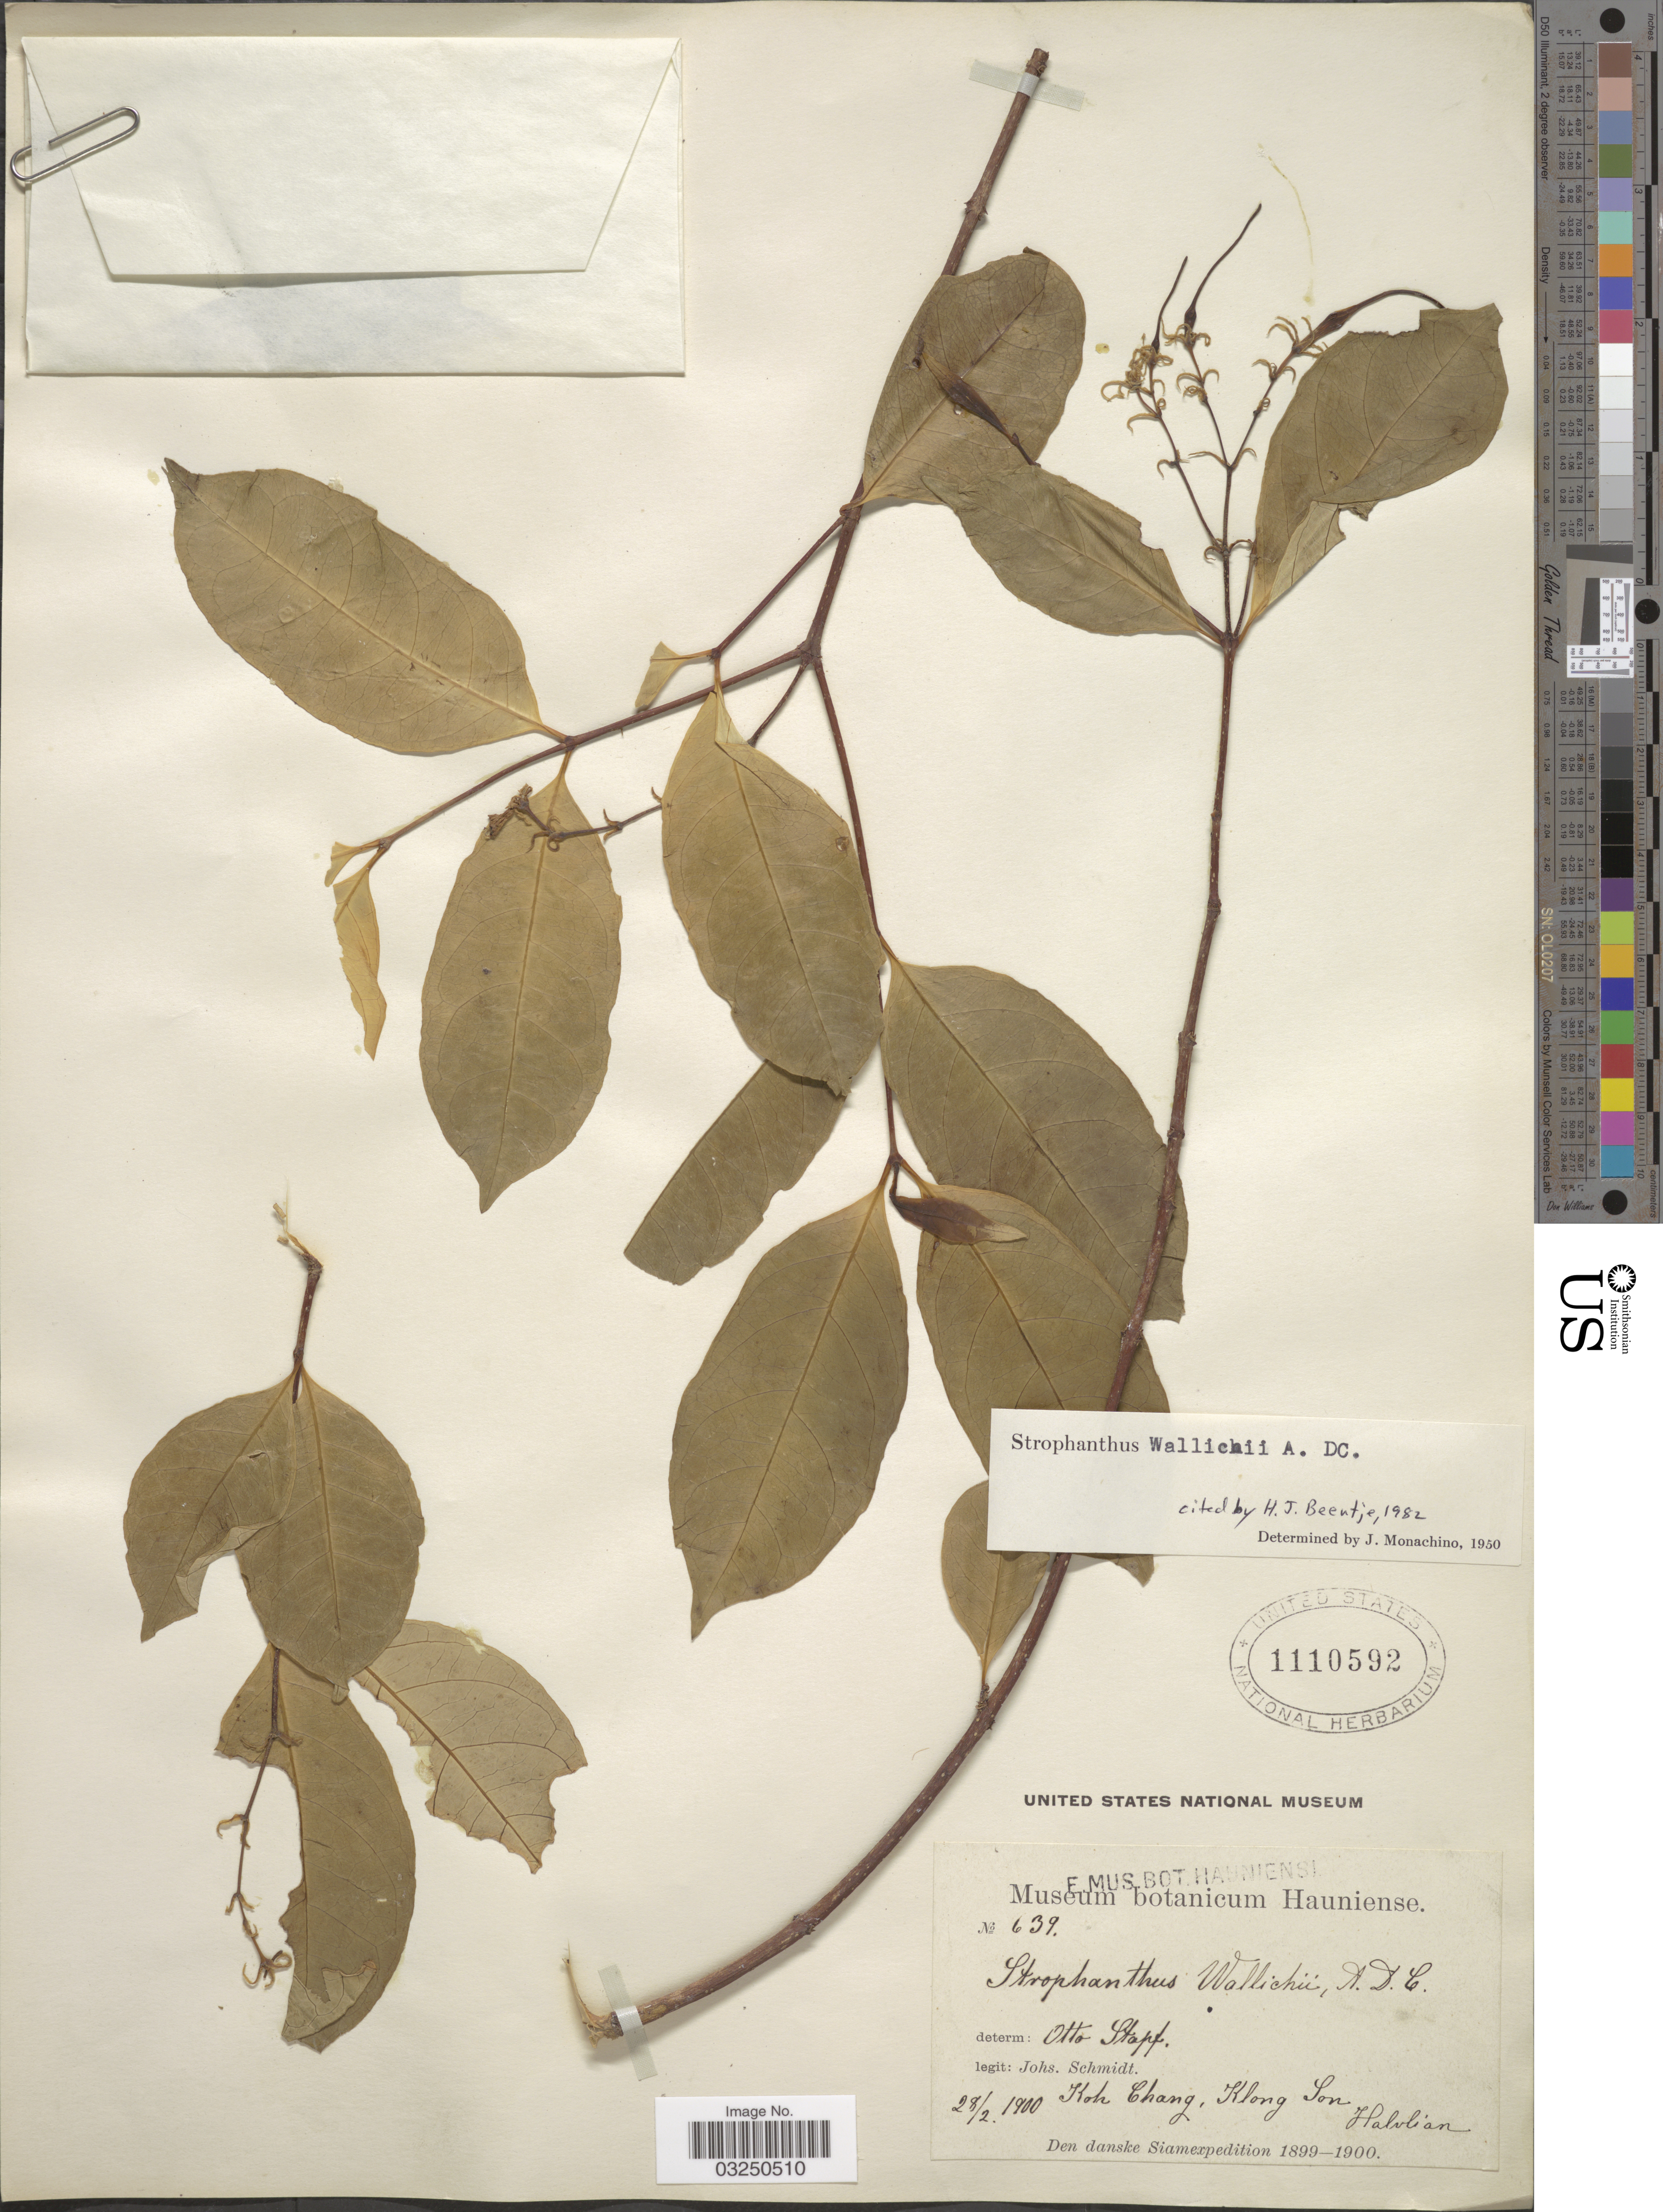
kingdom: Plantae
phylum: Tracheophyta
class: Magnoliopsida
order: Gentianales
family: Apocynaceae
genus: Strophanthus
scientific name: Strophanthus wallichii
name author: A. DC.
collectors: J. Schmidt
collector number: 639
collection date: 1900-02-28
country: Thailand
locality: Koh Chang, Klong Son. Halvlian. Siam.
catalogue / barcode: US 1110592